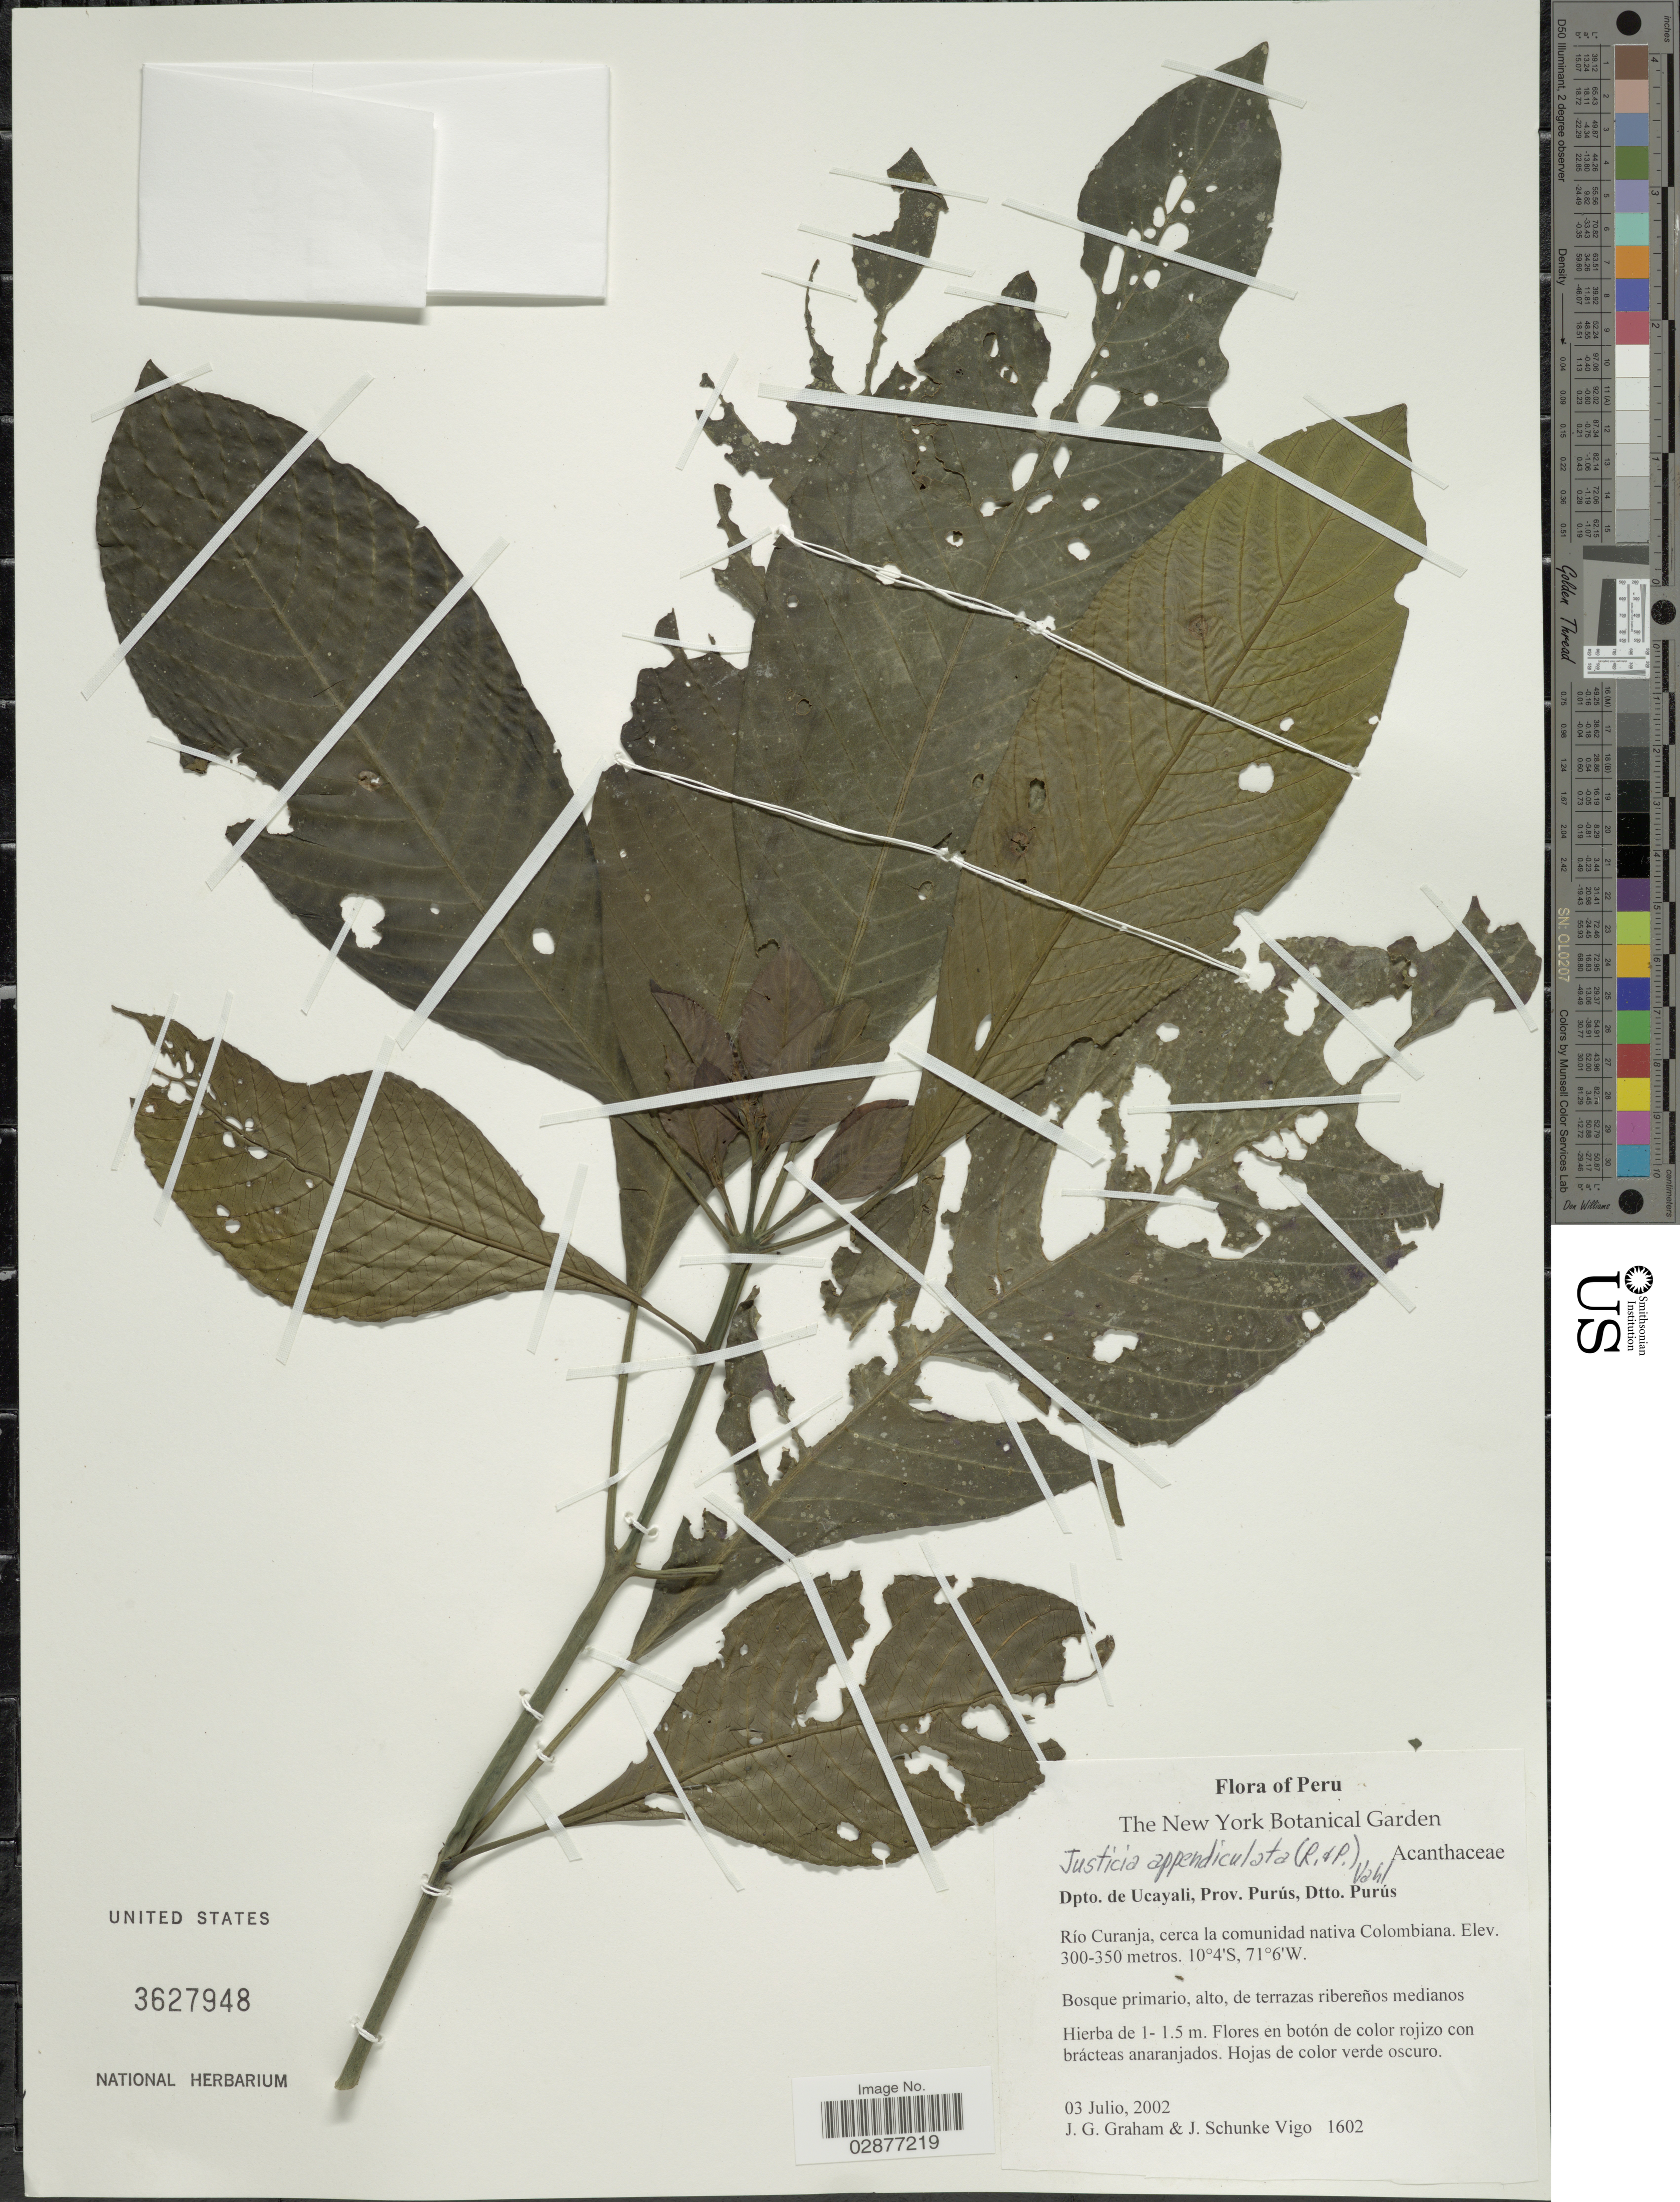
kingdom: Plantae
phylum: Tracheophyta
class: Magnoliopsida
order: Lamiales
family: Acanthaceae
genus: Justicia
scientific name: Justicia appendiculata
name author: (Ruiz & Pav.) Vahl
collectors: J. Graham & J. Schunke Vigo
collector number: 1602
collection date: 2002-07-03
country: Peru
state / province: Ucayali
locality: Dpto. de Ucayali, Prov. Purús, Dtto. Purús. Río Curanja, cerca la comunidad nativa Colombiana.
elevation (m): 300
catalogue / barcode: US 3627948